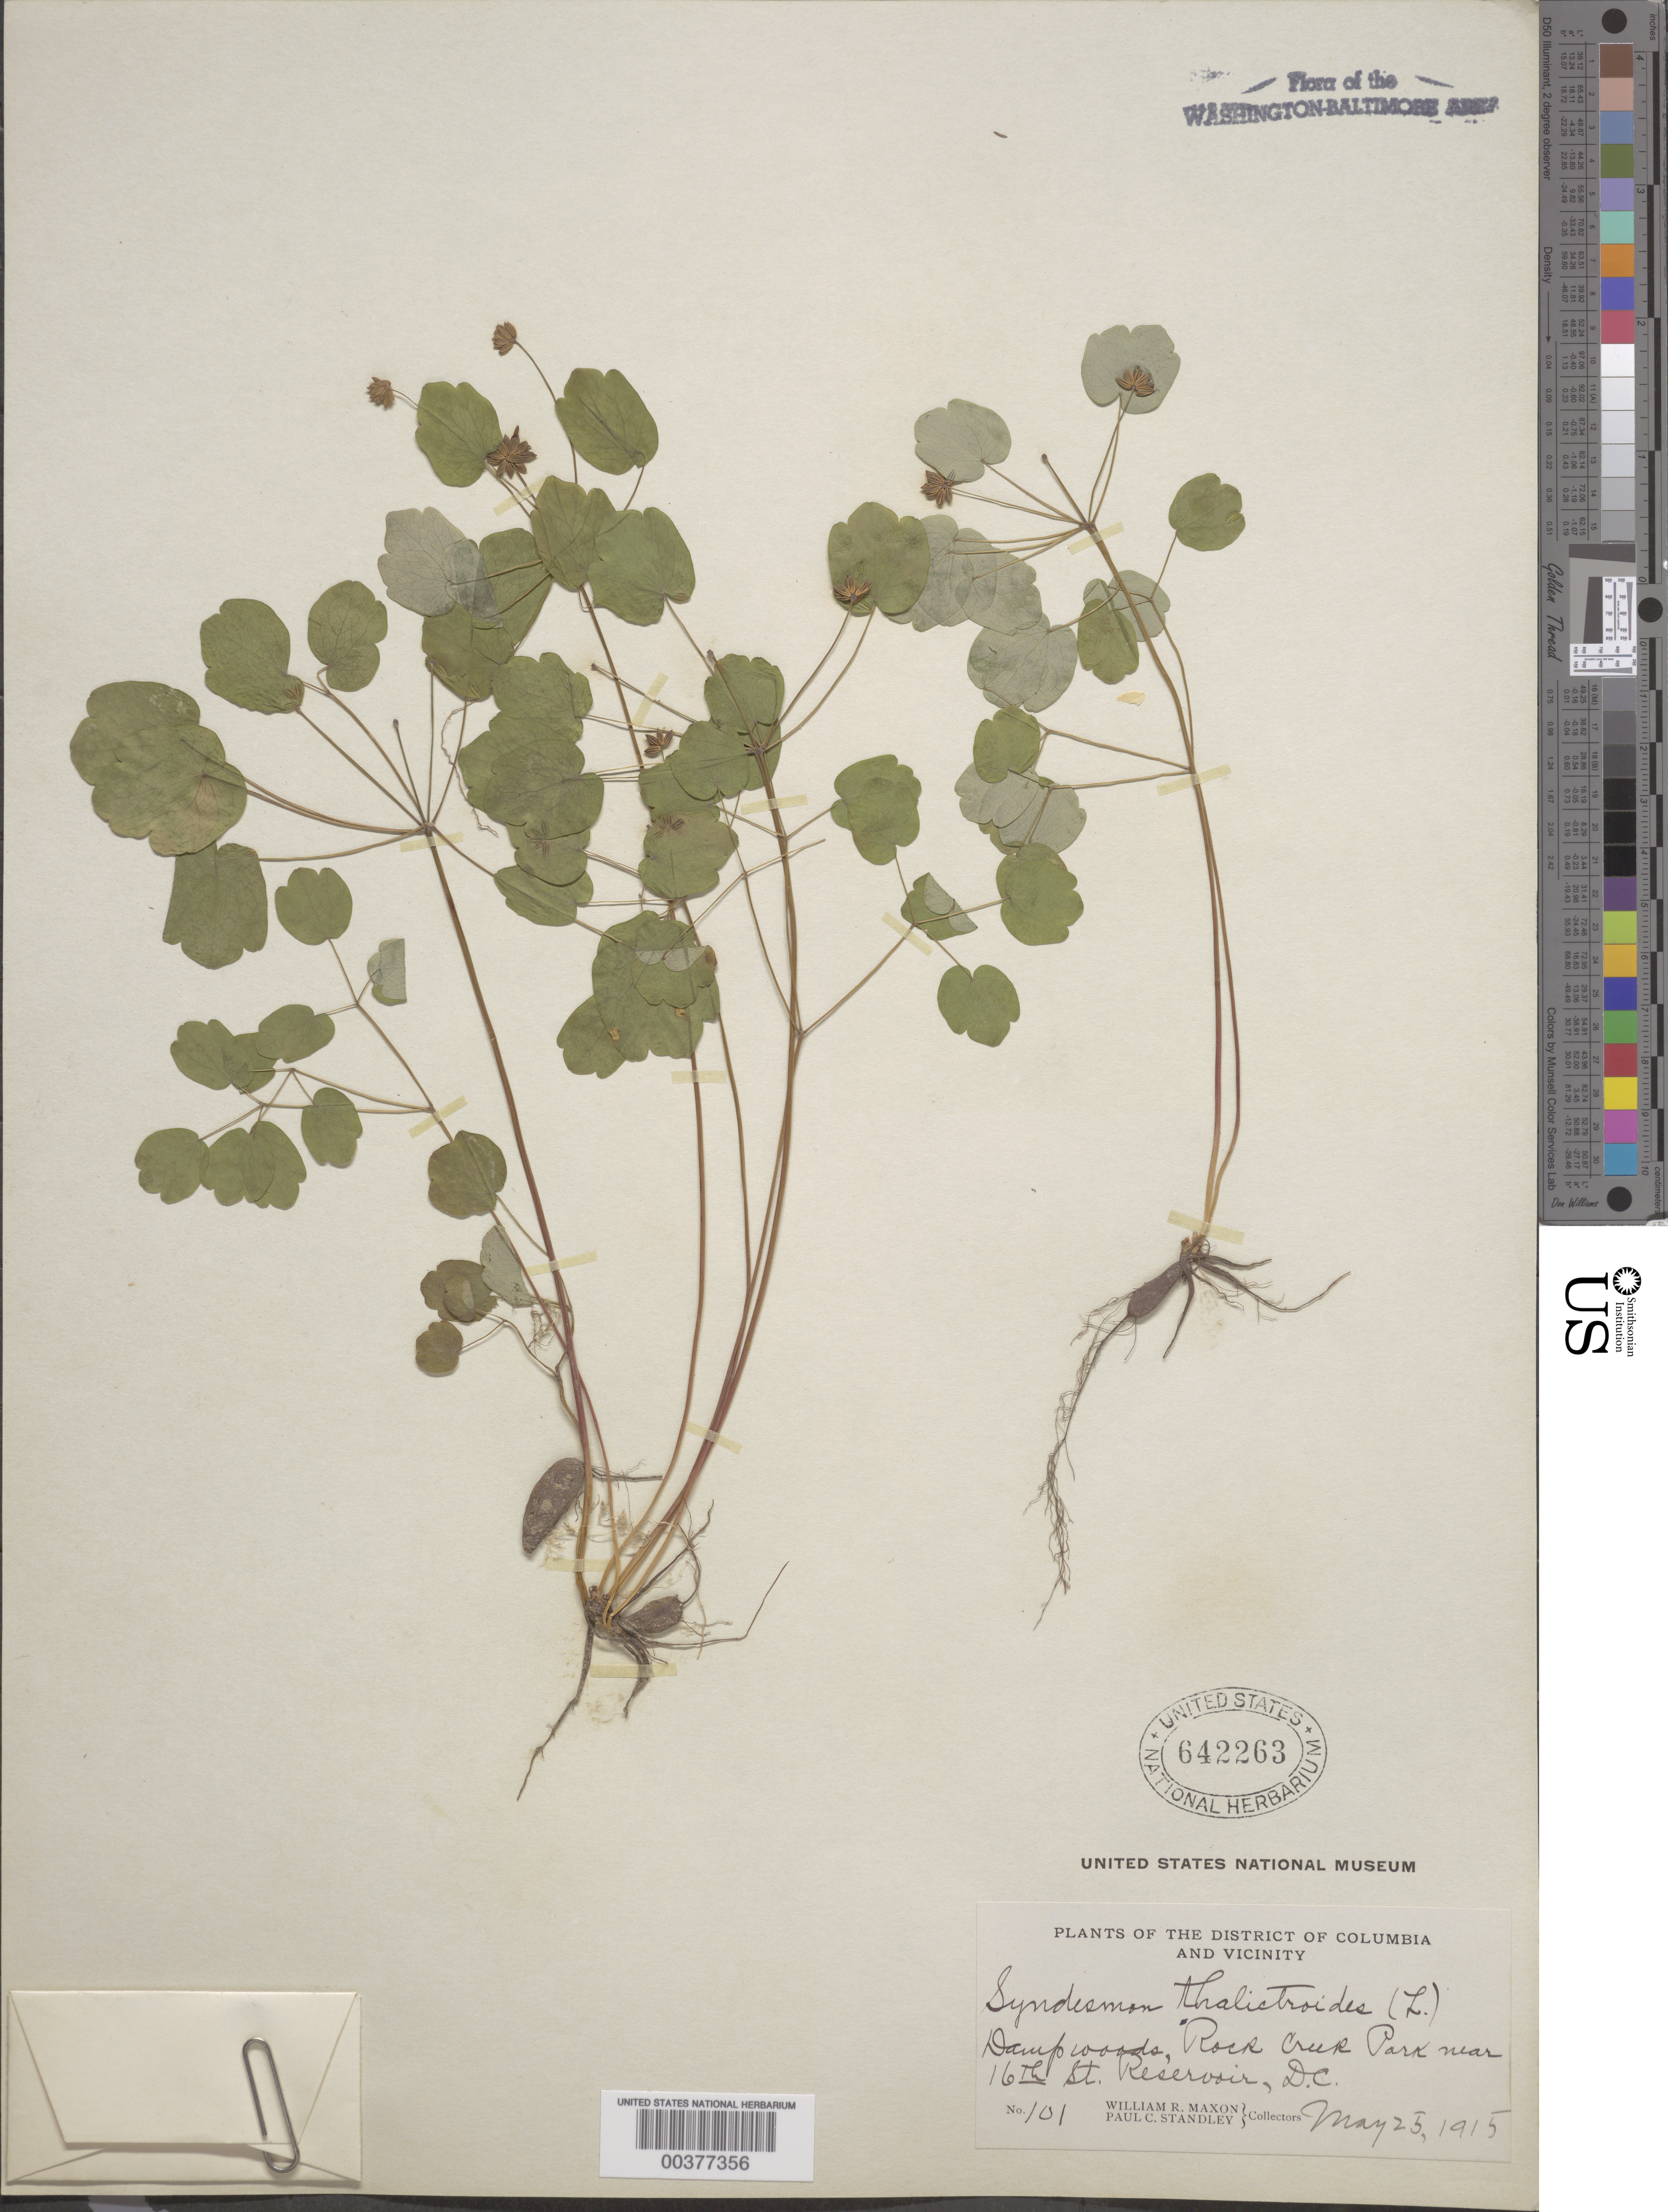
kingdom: Plantae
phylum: Tracheophyta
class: Magnoliopsida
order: Ranunculales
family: Ranunculaceae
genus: Thalictrum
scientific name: Thalictrum thalictroides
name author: (L.) A.J. Eames & B. Boivin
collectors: W. R. Maxon & P. C. Standley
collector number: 101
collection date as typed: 25 May 1915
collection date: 1915-05-25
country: United States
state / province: District of Columbia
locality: Rock Creek Park near 16th St. Reservoir Rock Creek Park and Vicinity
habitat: Damp woods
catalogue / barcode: US 642263